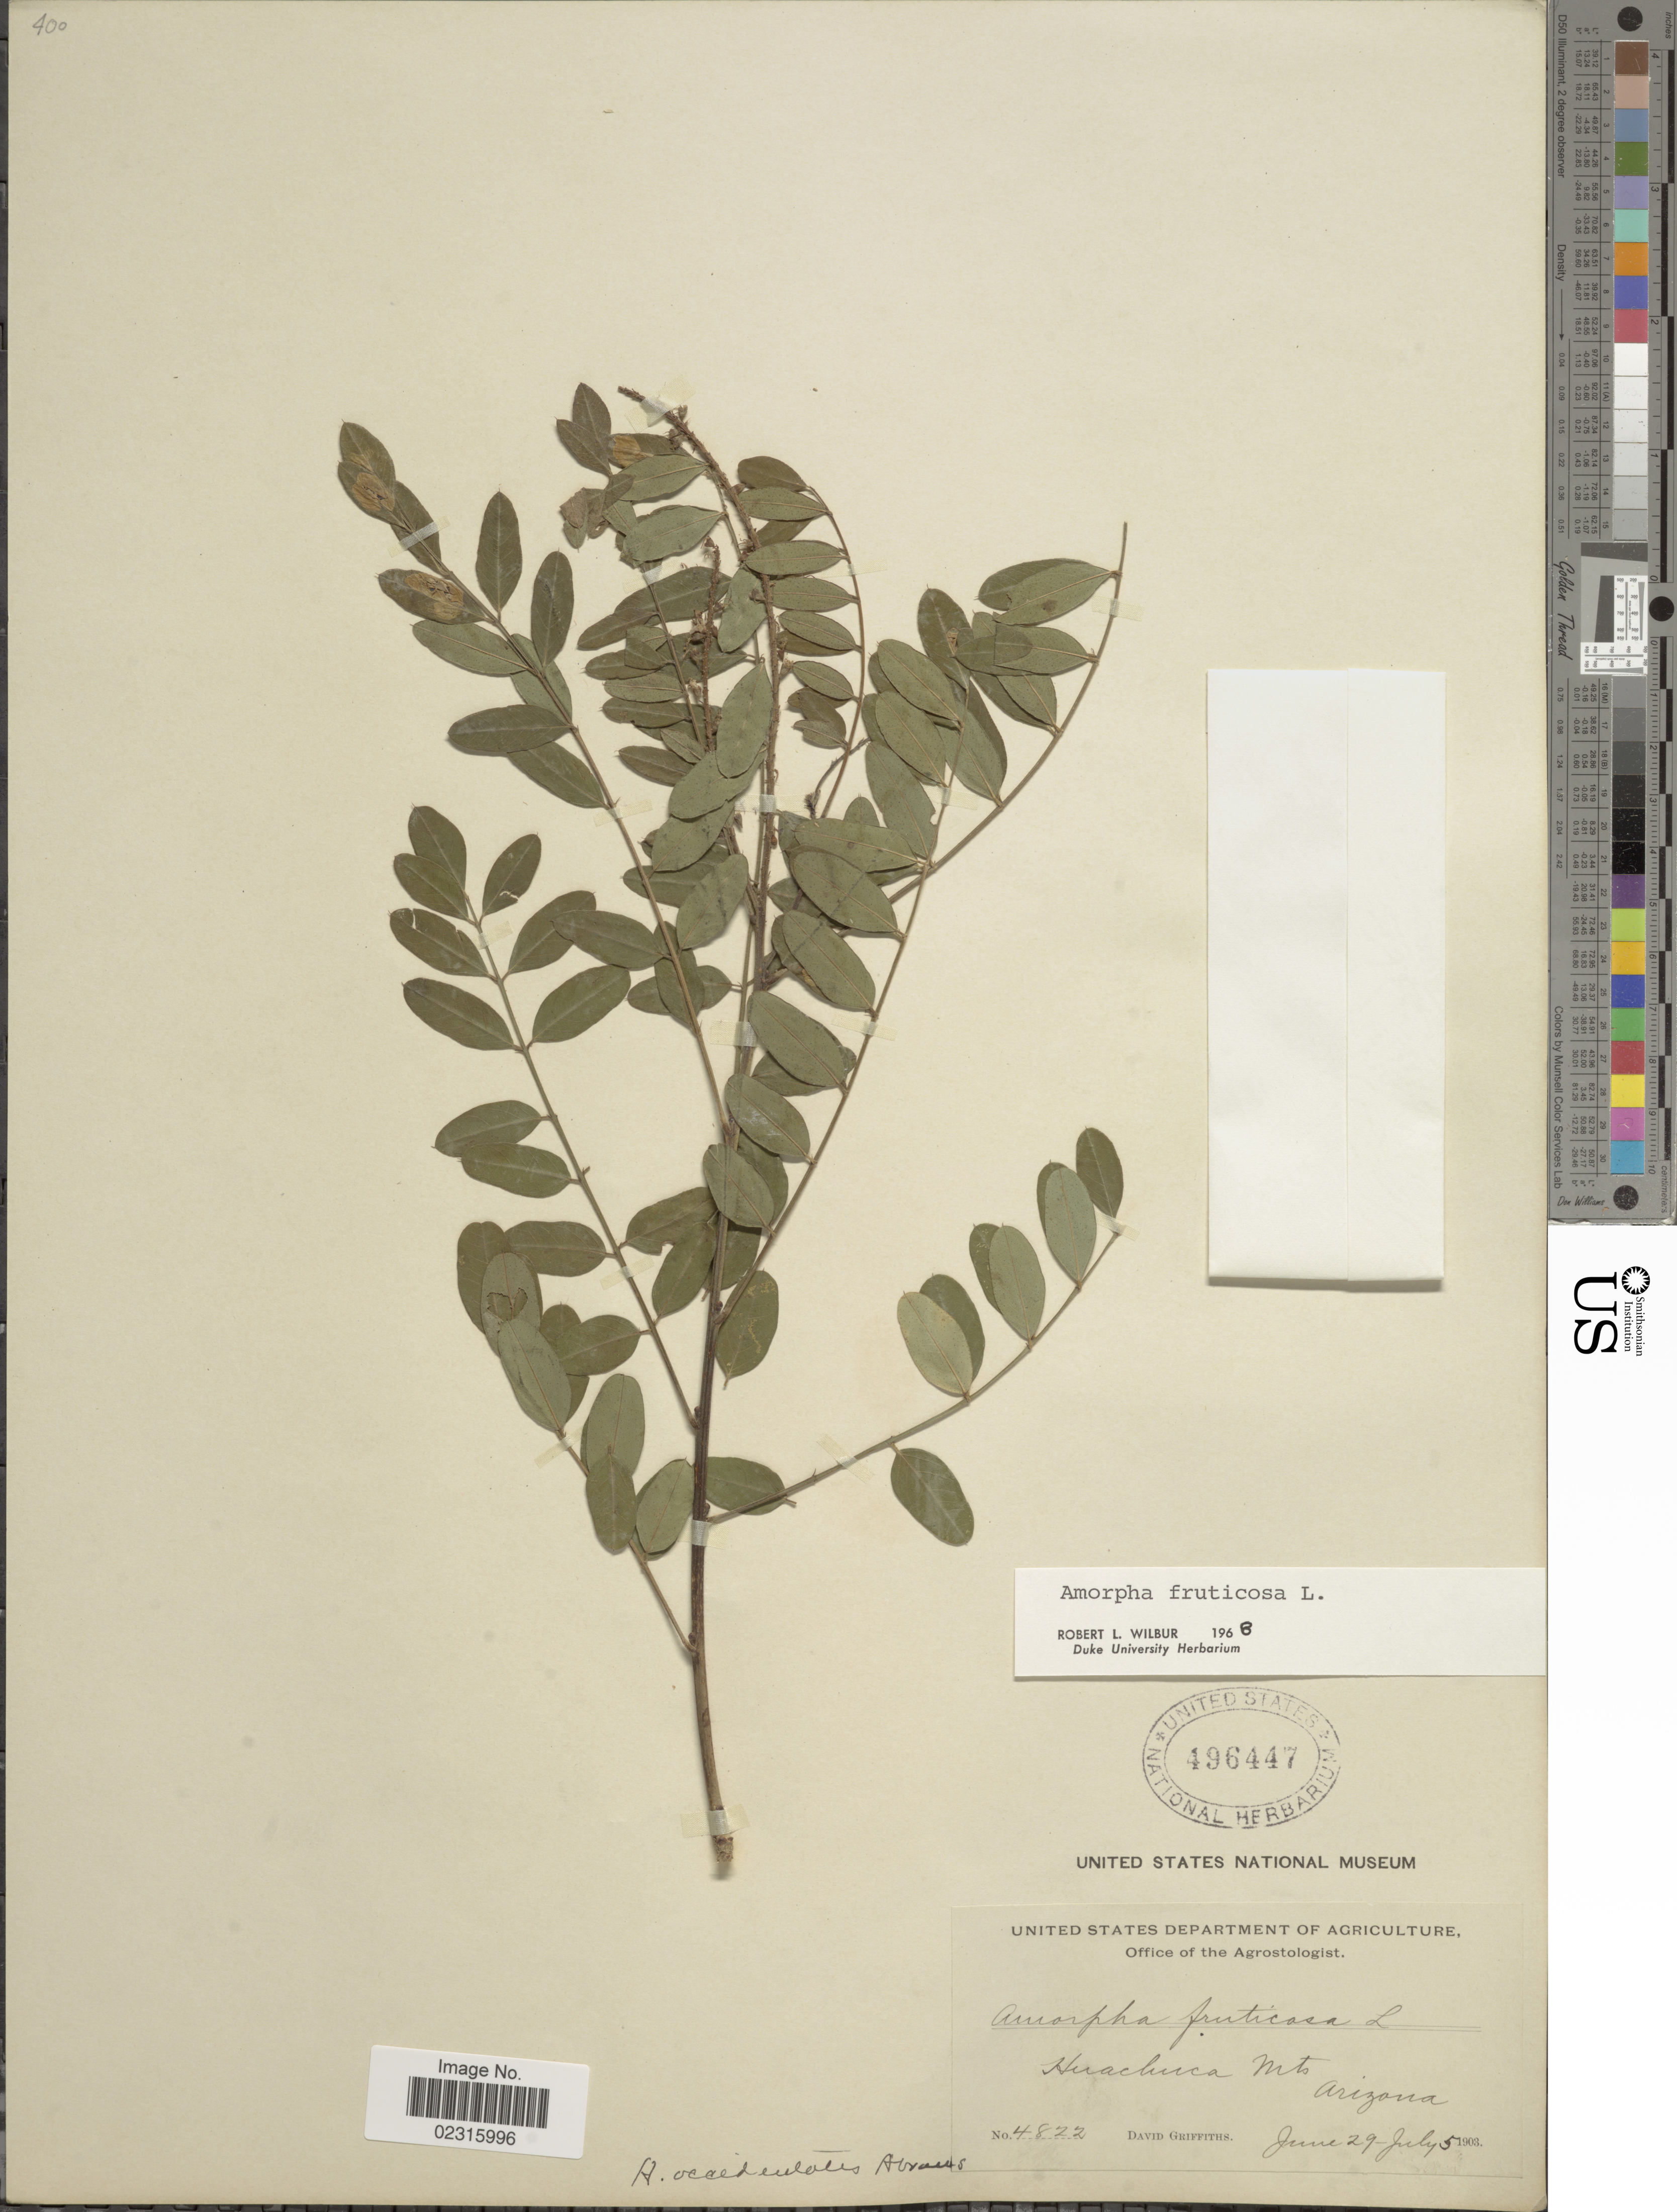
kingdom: Plantae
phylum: Tracheophyta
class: Magnoliopsida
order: Fabales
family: Fabaceae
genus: Amorpha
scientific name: Amorpha fruticosa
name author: L.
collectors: D. Griffiths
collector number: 4822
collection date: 1903-06-29/1903-07-05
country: United States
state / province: Arizona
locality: Huachuca Mts.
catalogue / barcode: US 496447